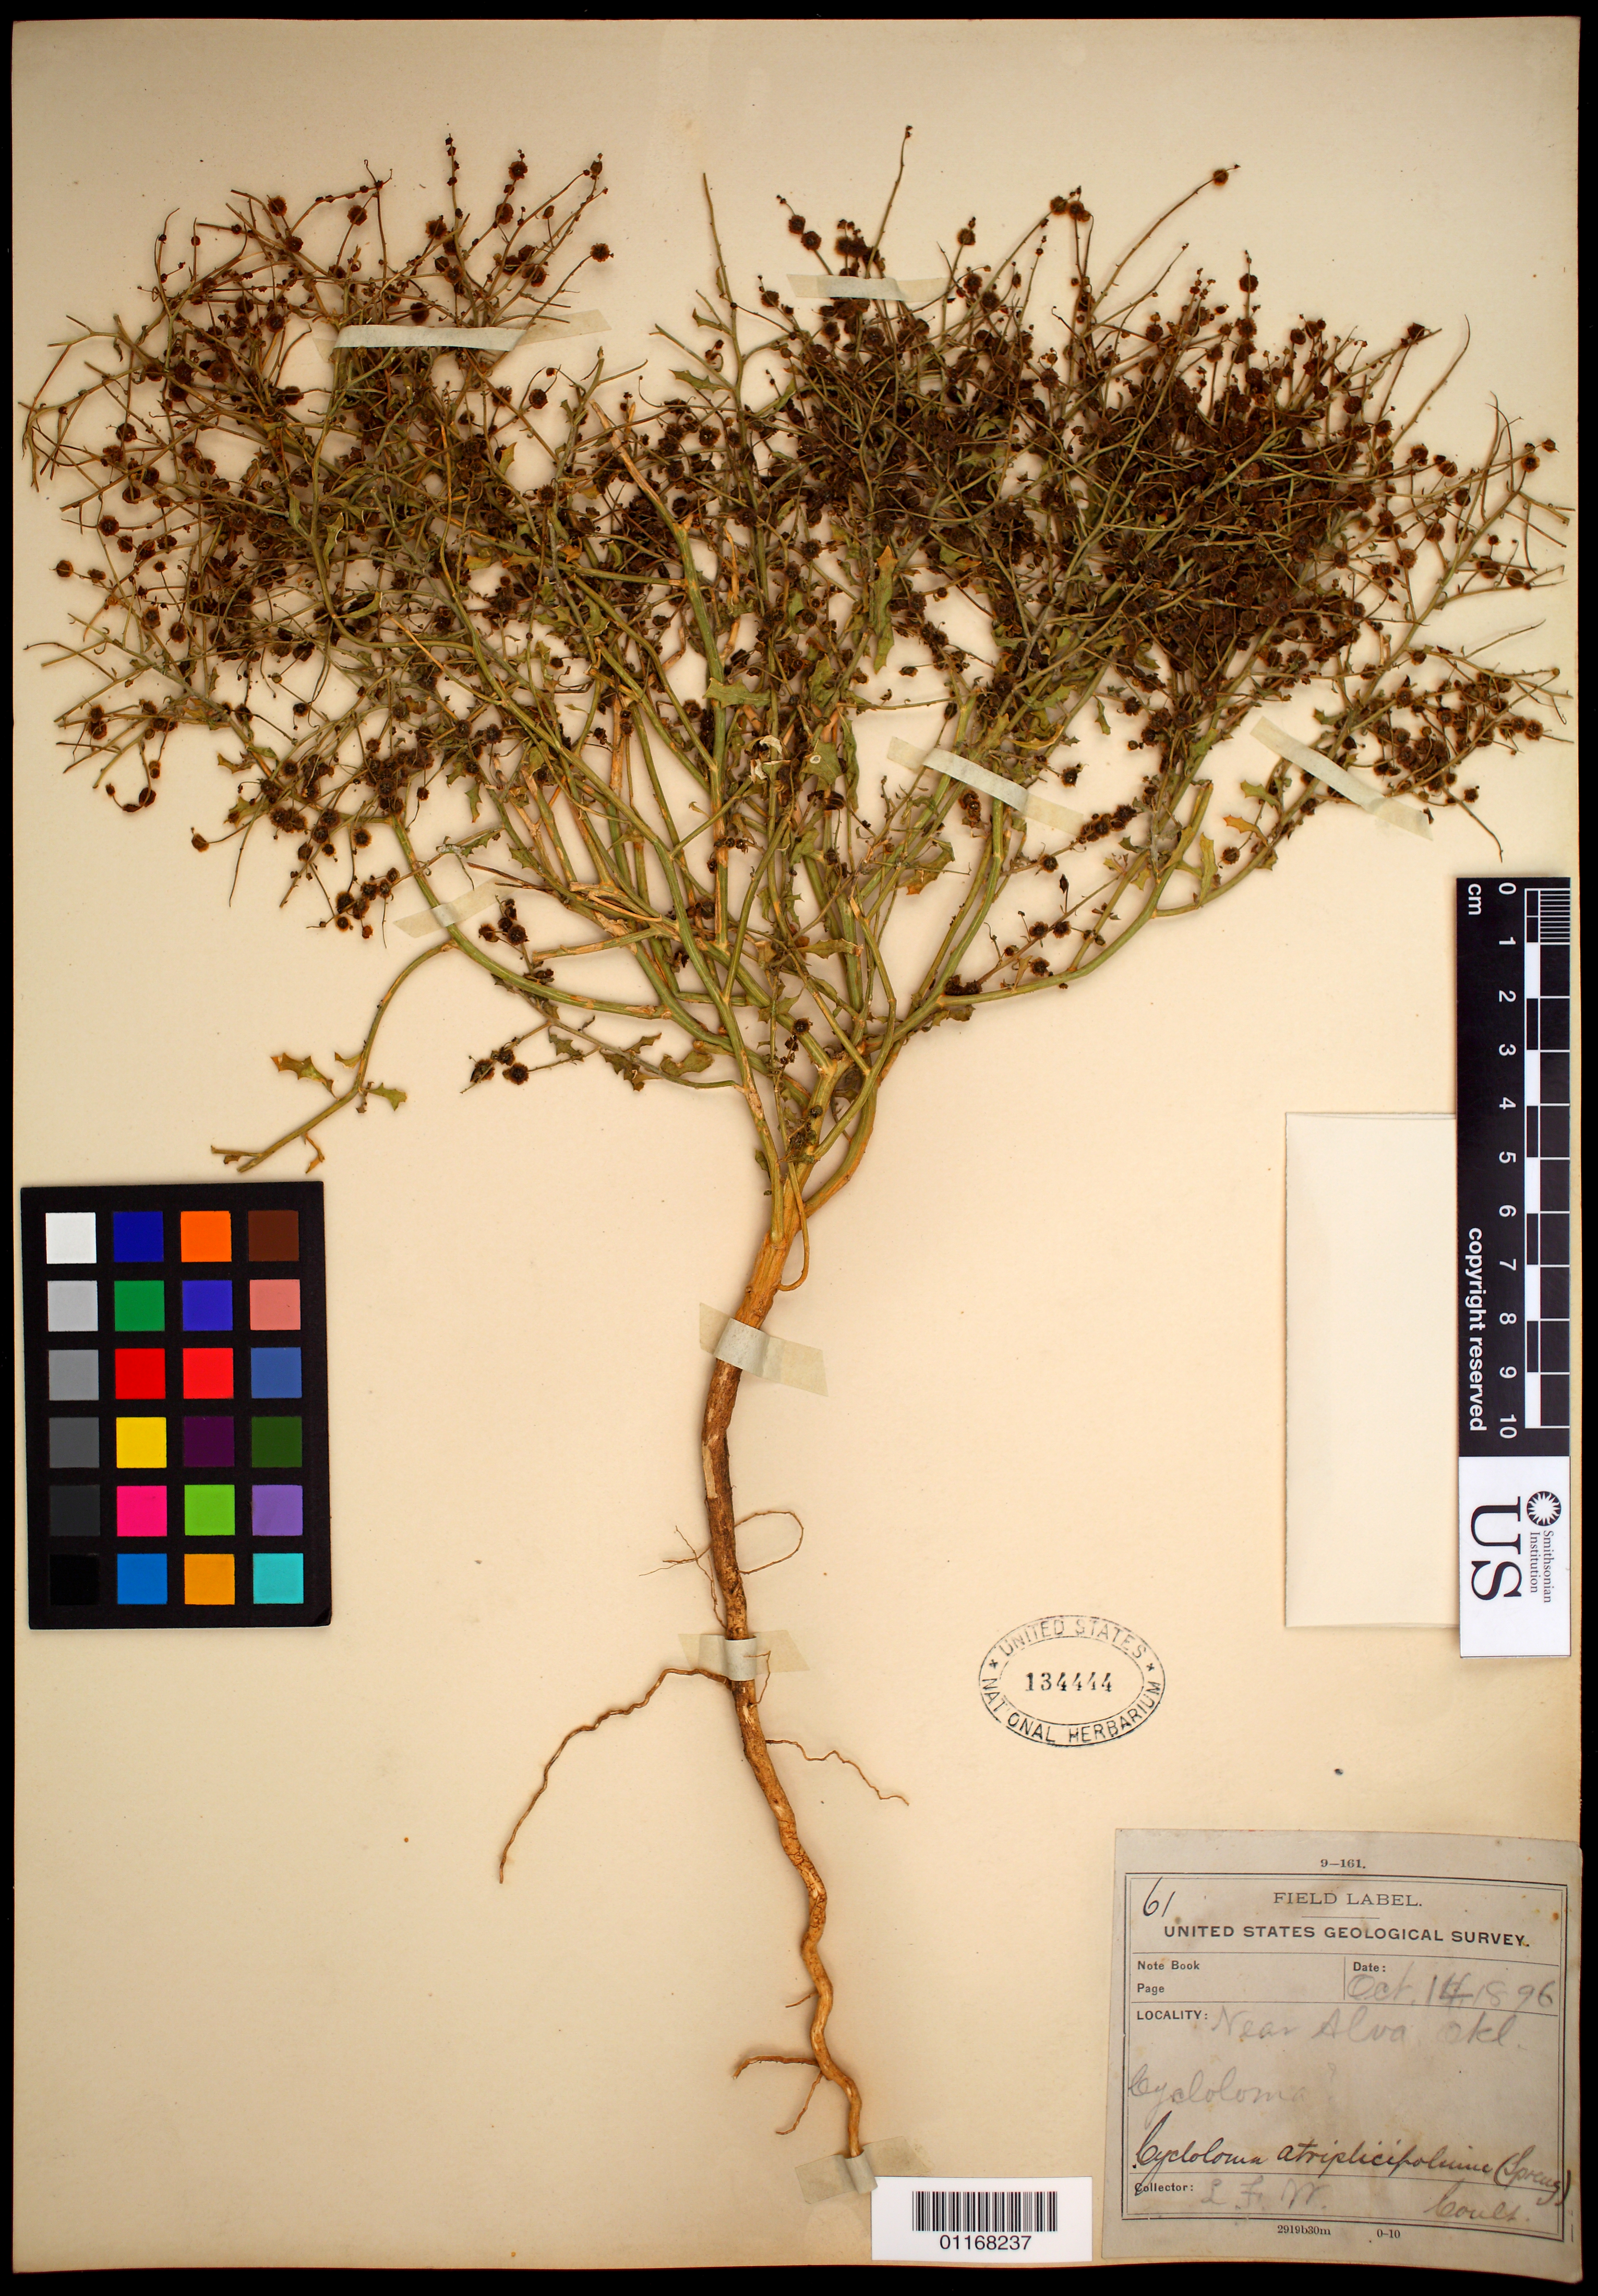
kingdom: Plantae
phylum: Tracheophyta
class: Magnoliopsida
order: Caryophyllales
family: Amaranthaceae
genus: Dysphania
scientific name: Dysphania atriplicifolia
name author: (Spreng.) G. Kadereit et al.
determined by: U.S. National Herbarium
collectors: L. F. Ward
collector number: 61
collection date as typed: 14 Oct 1896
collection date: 1896-10-14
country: United States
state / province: Oklahoma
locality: Alva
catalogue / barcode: US 134444